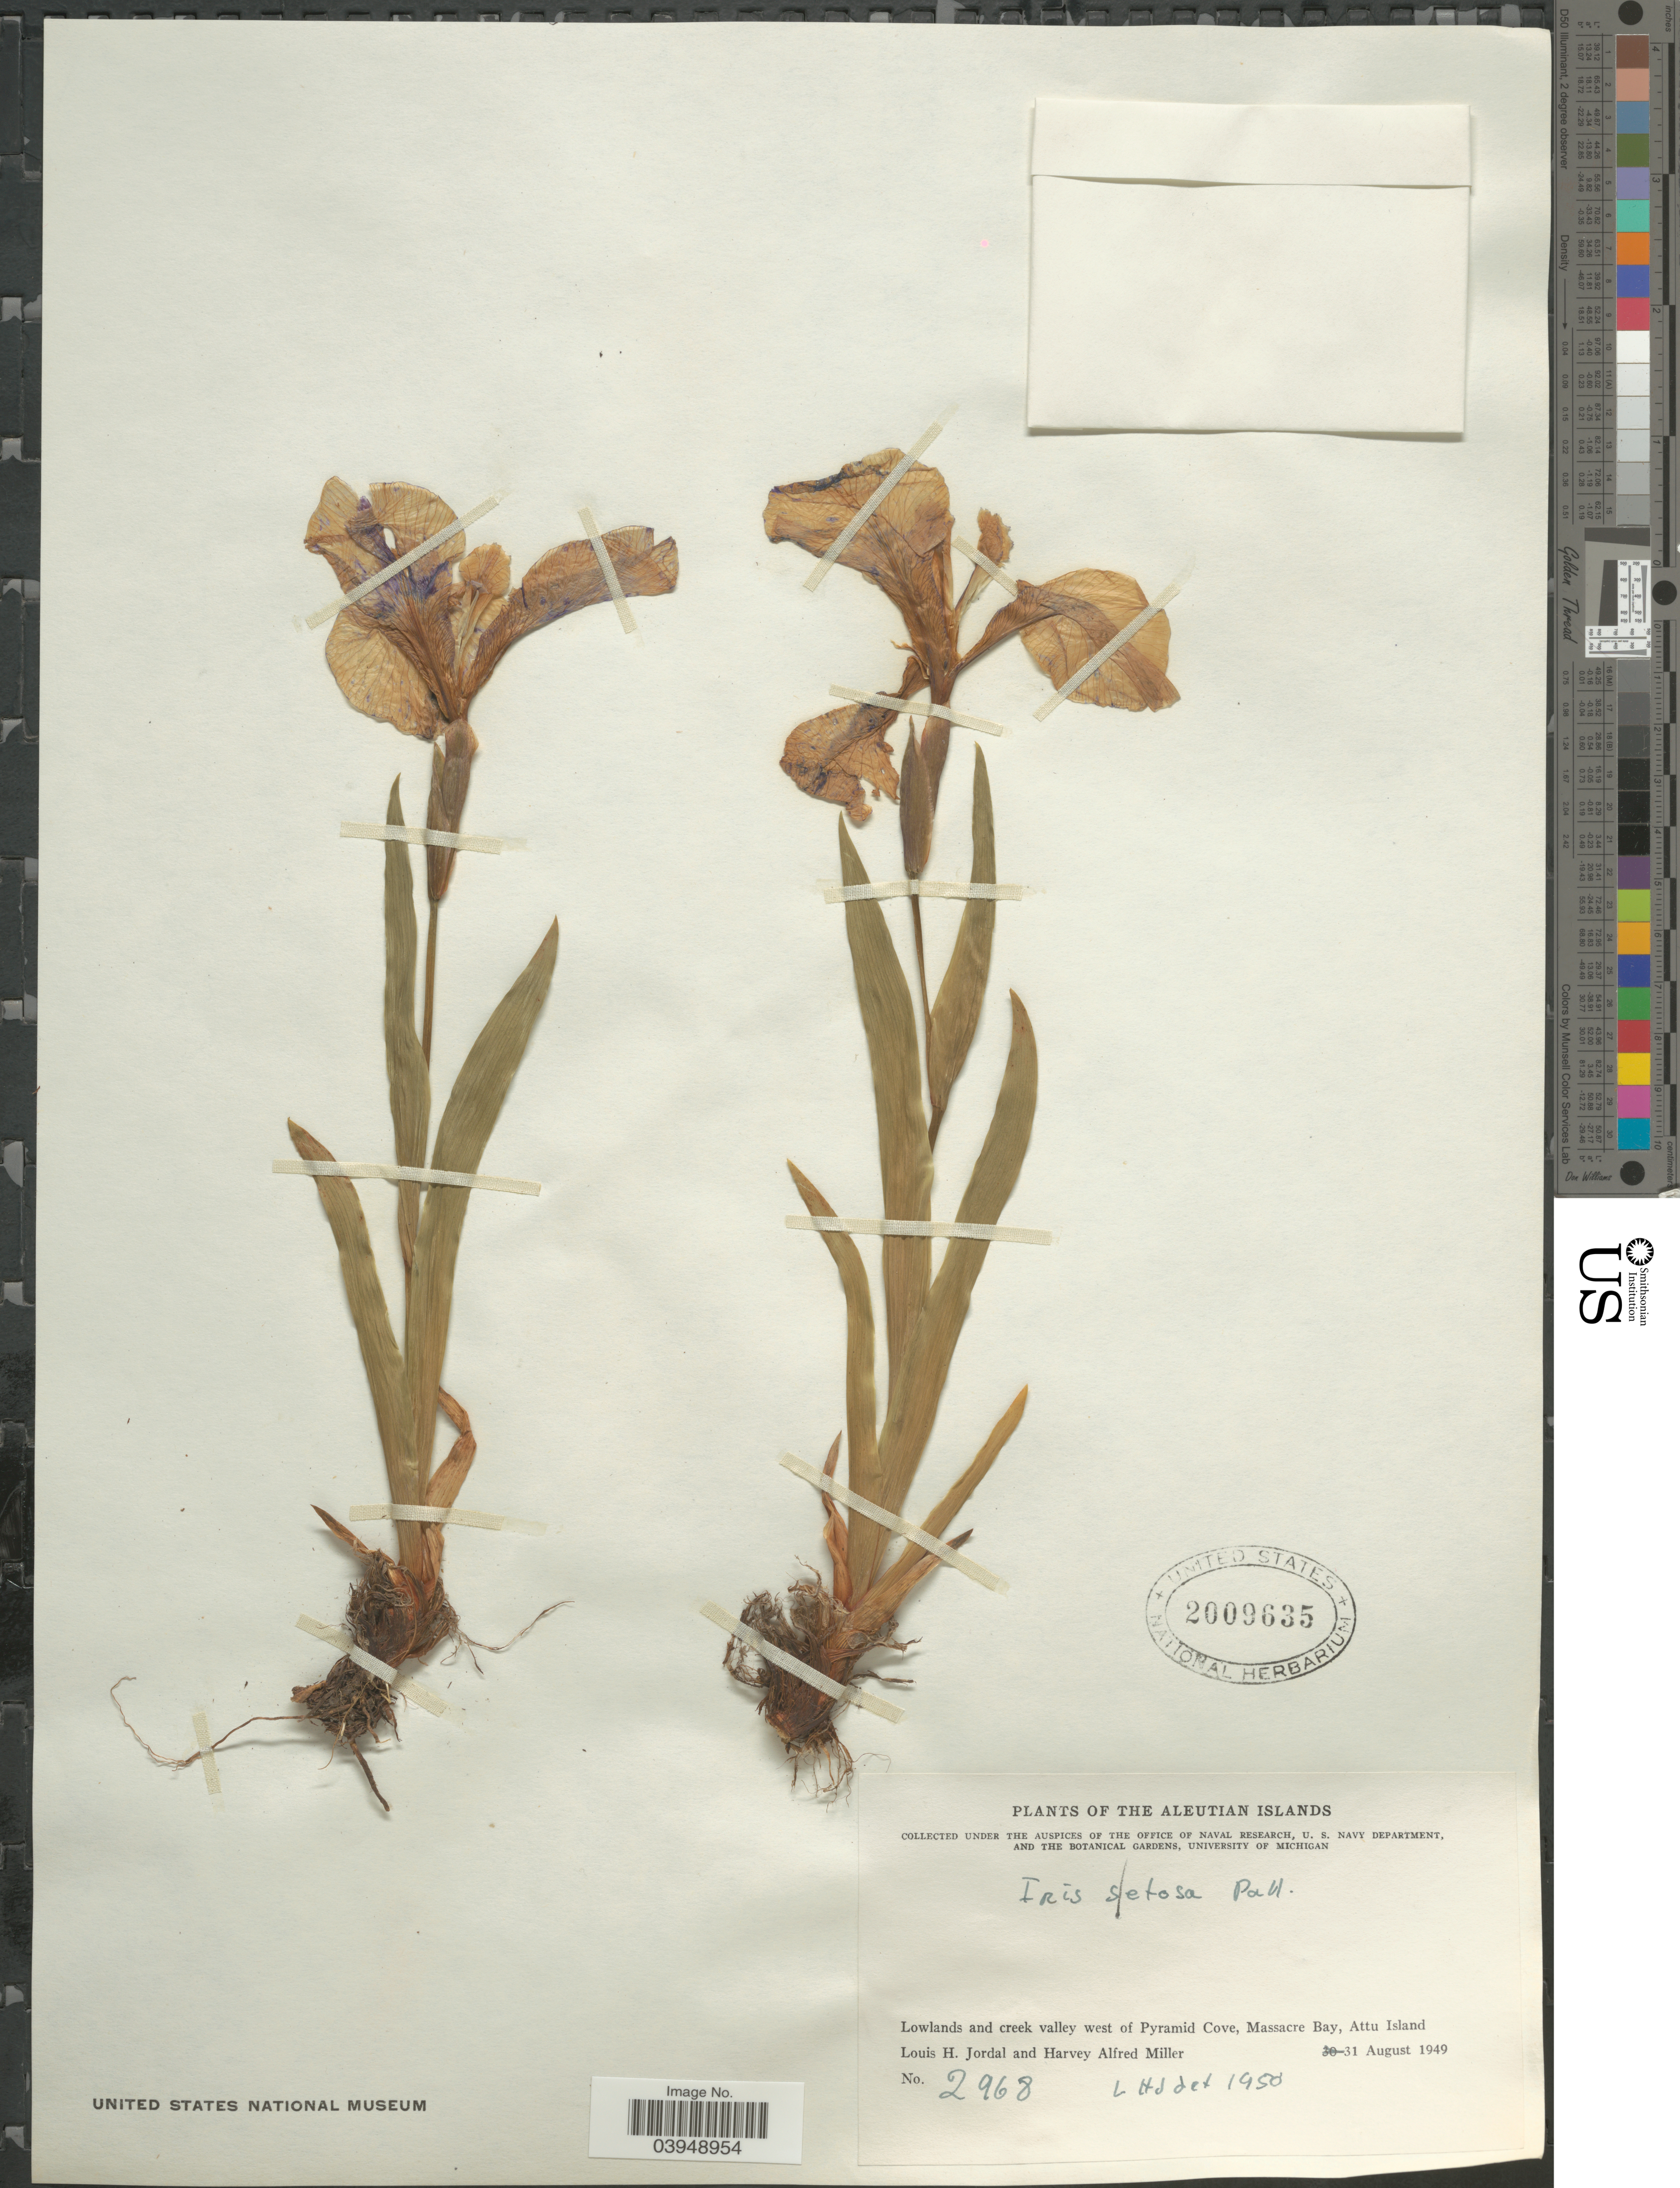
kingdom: Plantae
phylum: Tracheophyta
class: Liliopsida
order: Asparagales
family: Iridaceae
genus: Iris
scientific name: Iris setosa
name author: Pall. ex Link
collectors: L. Jordal & H. A. Miller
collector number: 2968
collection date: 1949-08-31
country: United States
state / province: Alaska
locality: The Aleutian Islands. Lowlands and creek valley west of Pyramid Cove, Massacre Bay, Attu Island.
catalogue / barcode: US 2009635